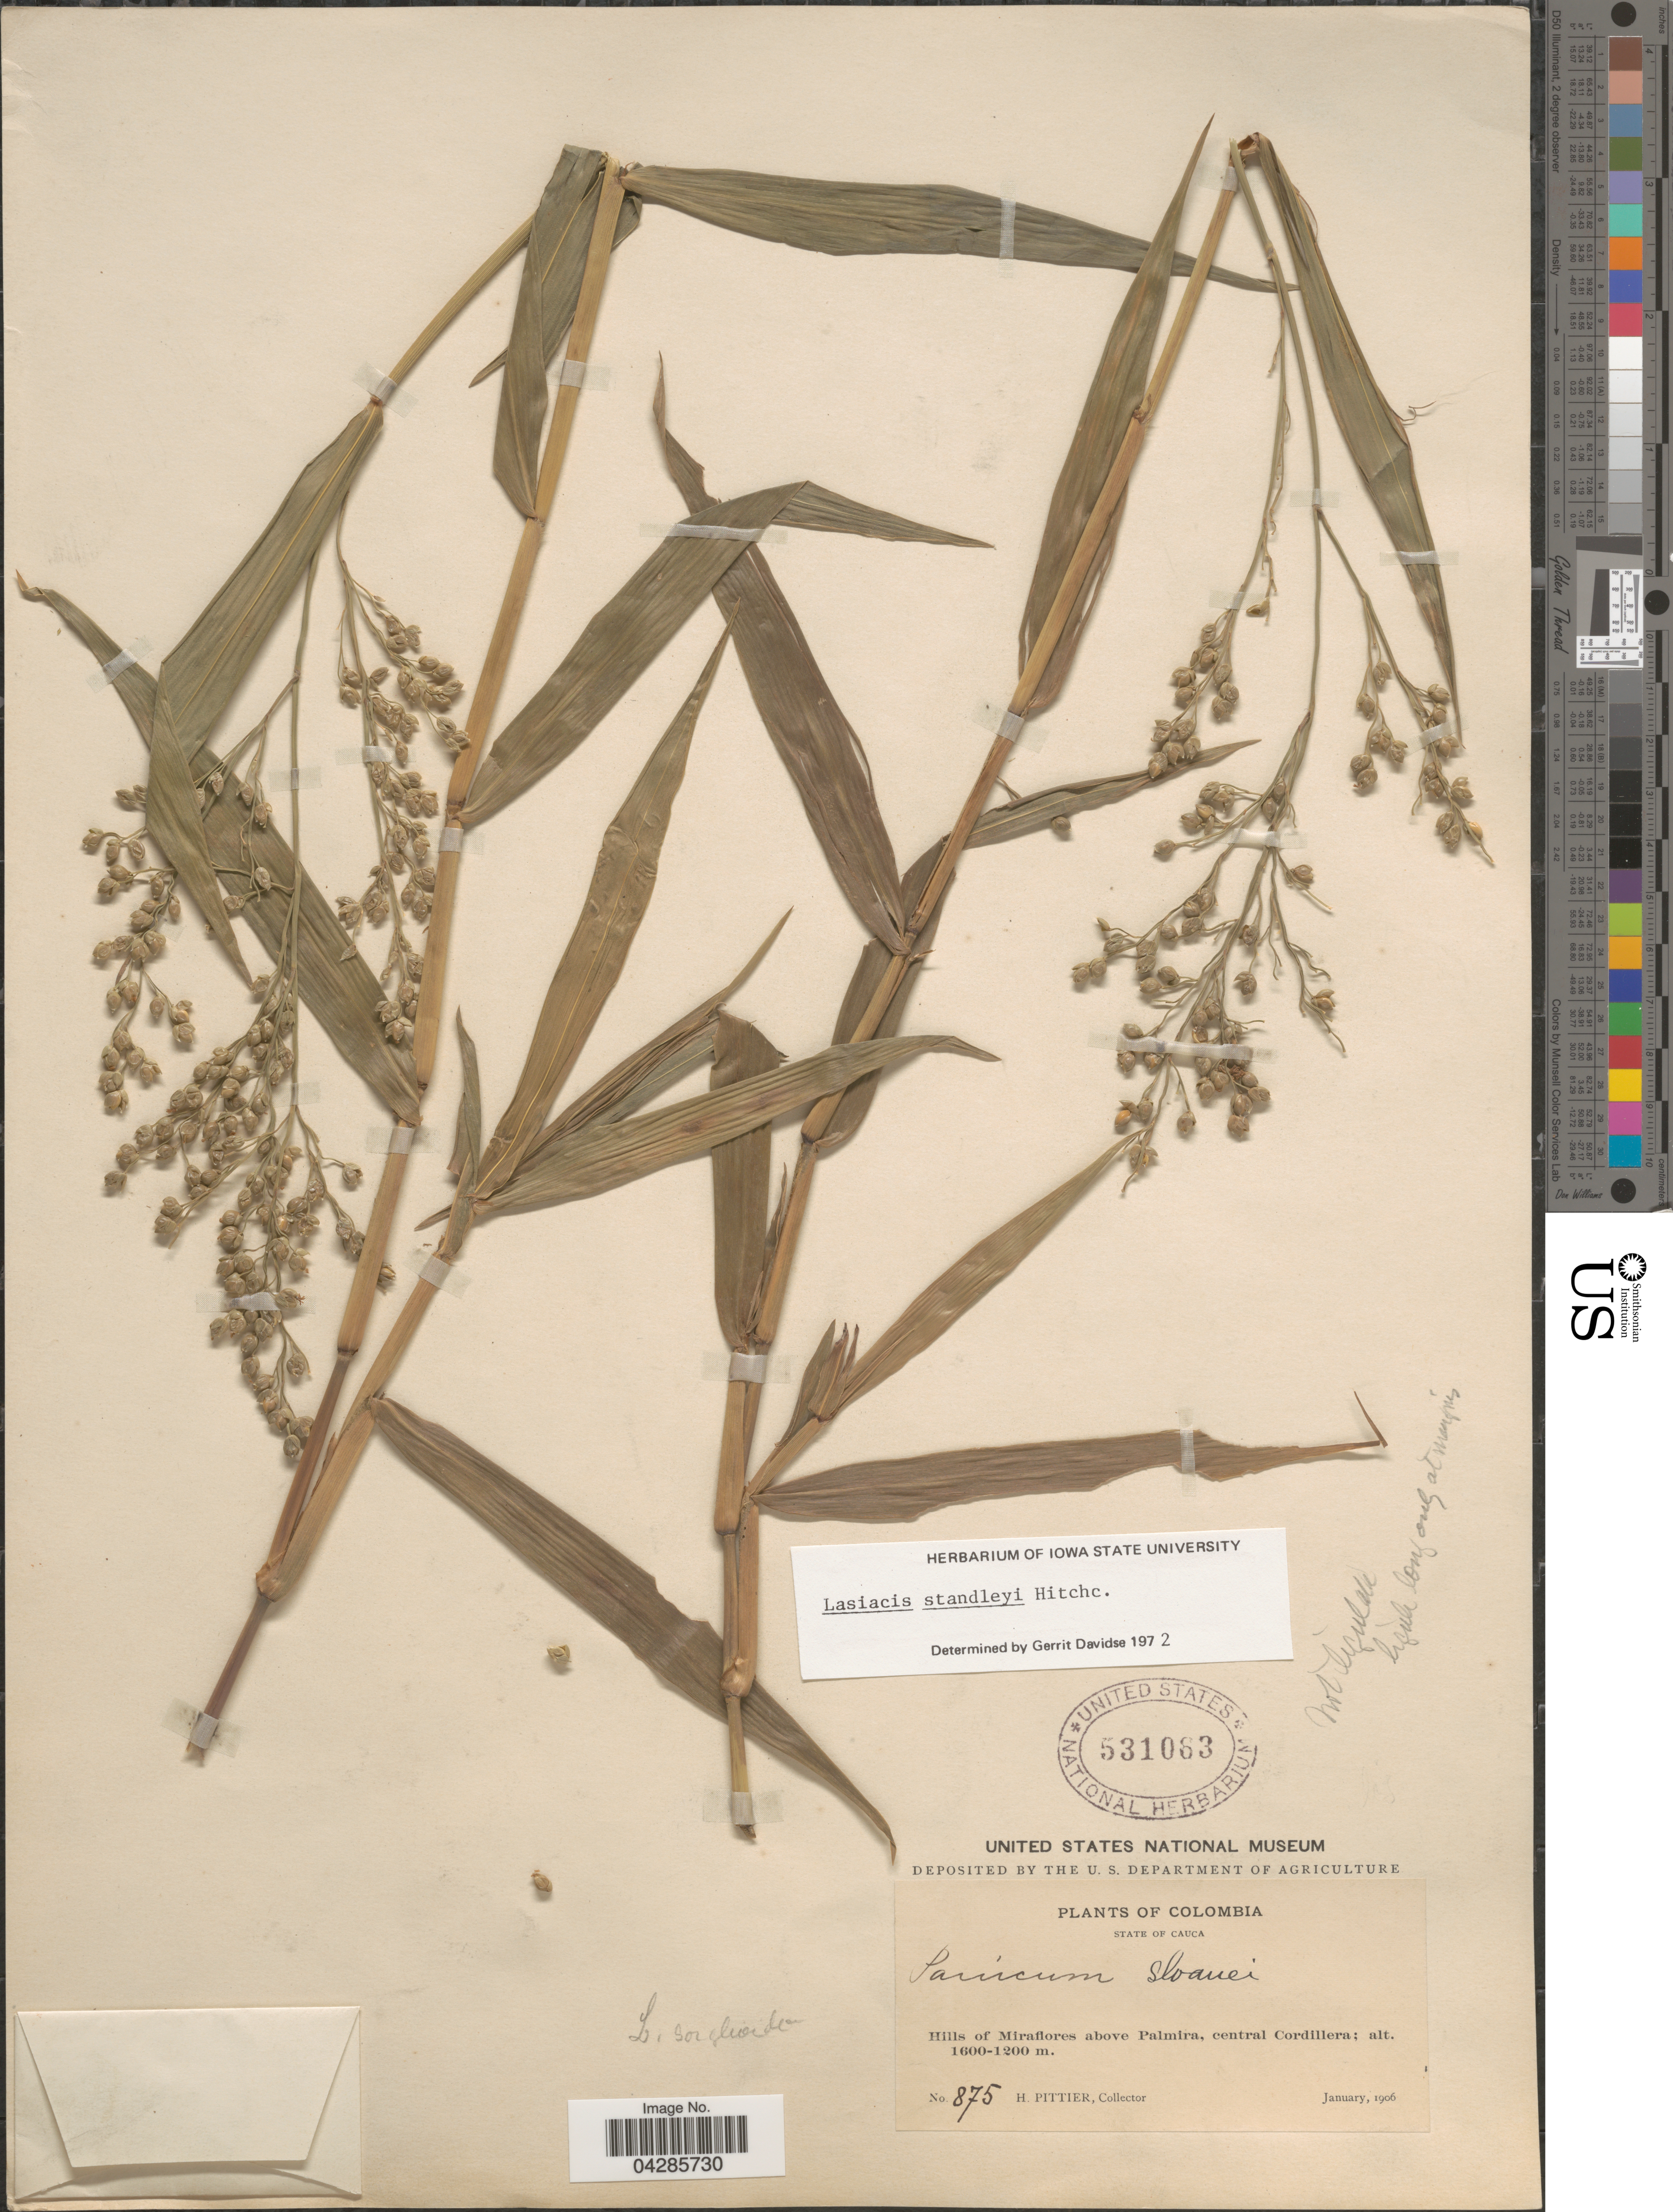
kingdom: Plantae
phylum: Tracheophyta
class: Liliopsida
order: Poales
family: Poaceae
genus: Lasiacis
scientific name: Lasiacis standleyi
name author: Hitchc.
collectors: H. F. Pittier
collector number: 875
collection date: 1906-01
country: Colombia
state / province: Cauca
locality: Hills of Miraflores above Palmira, central Cordillera.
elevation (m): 1200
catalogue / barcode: US 531063